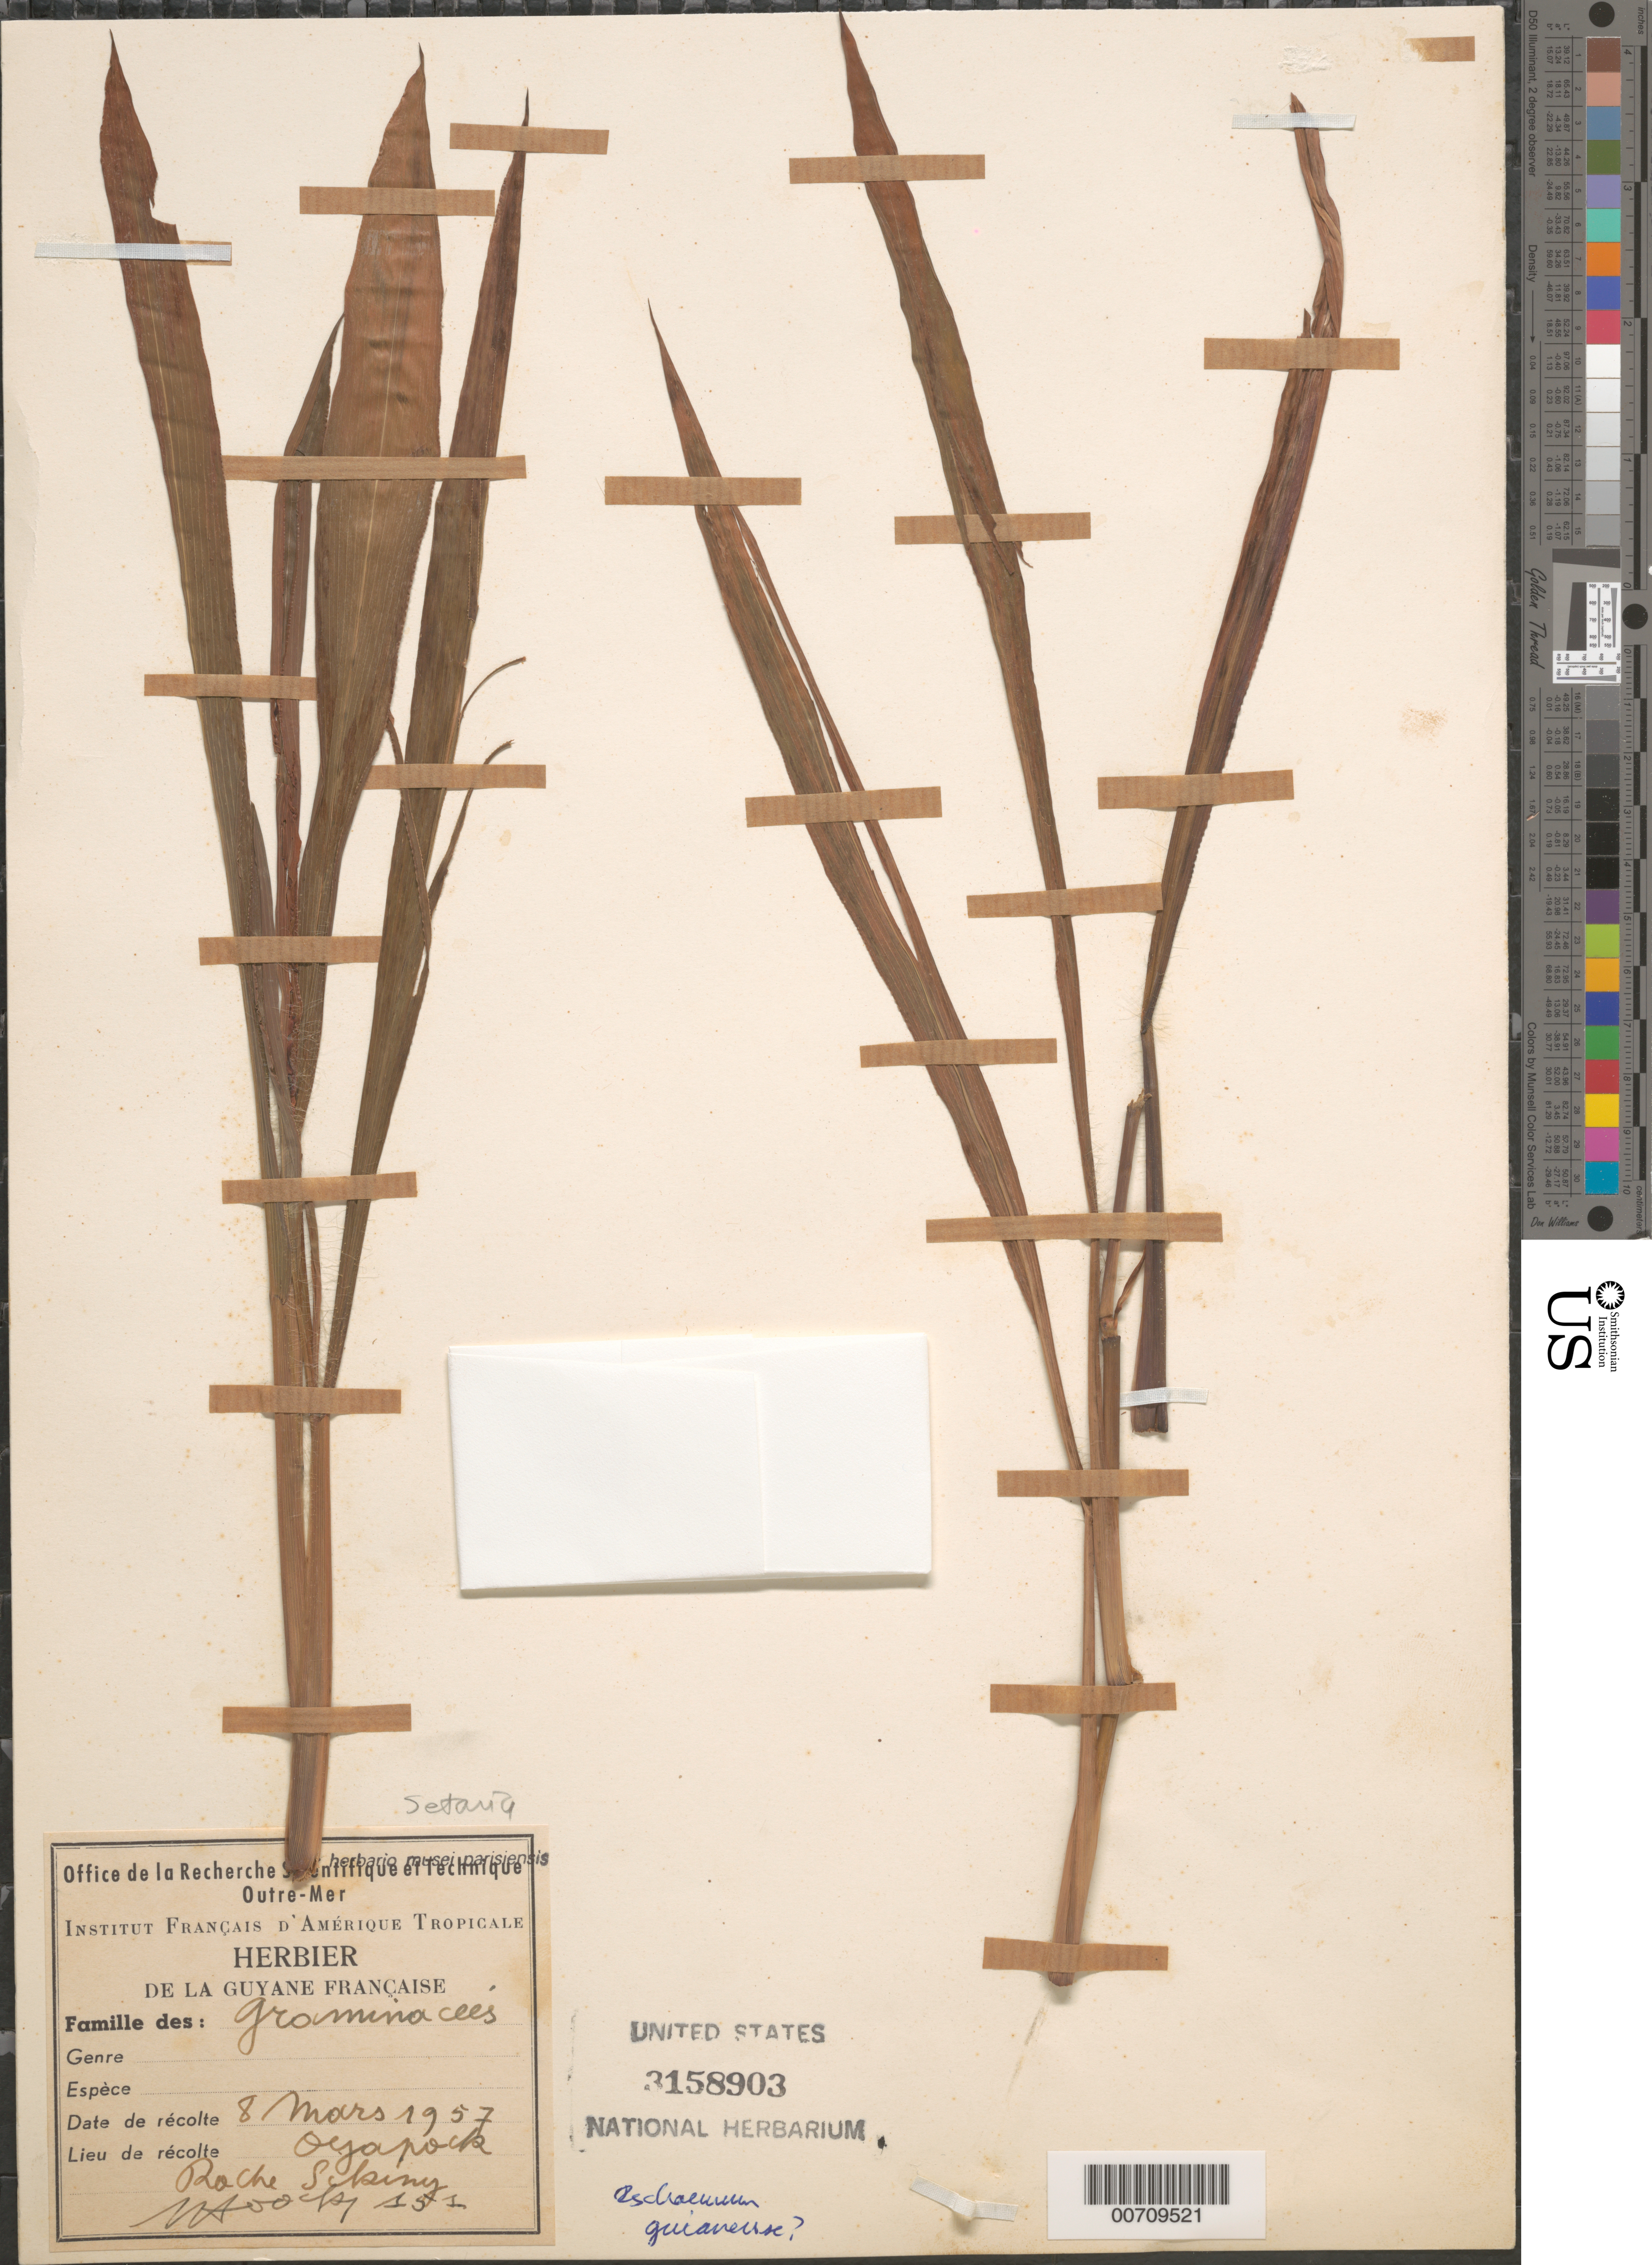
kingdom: Plantae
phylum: Tracheophyta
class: Liliopsida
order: Poales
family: Poaceae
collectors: J. Hoock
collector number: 151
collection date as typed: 8-Mar-57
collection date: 1957-03-08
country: French Guiana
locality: Oyapock, Chemin Roche Sikiny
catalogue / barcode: US 3158903